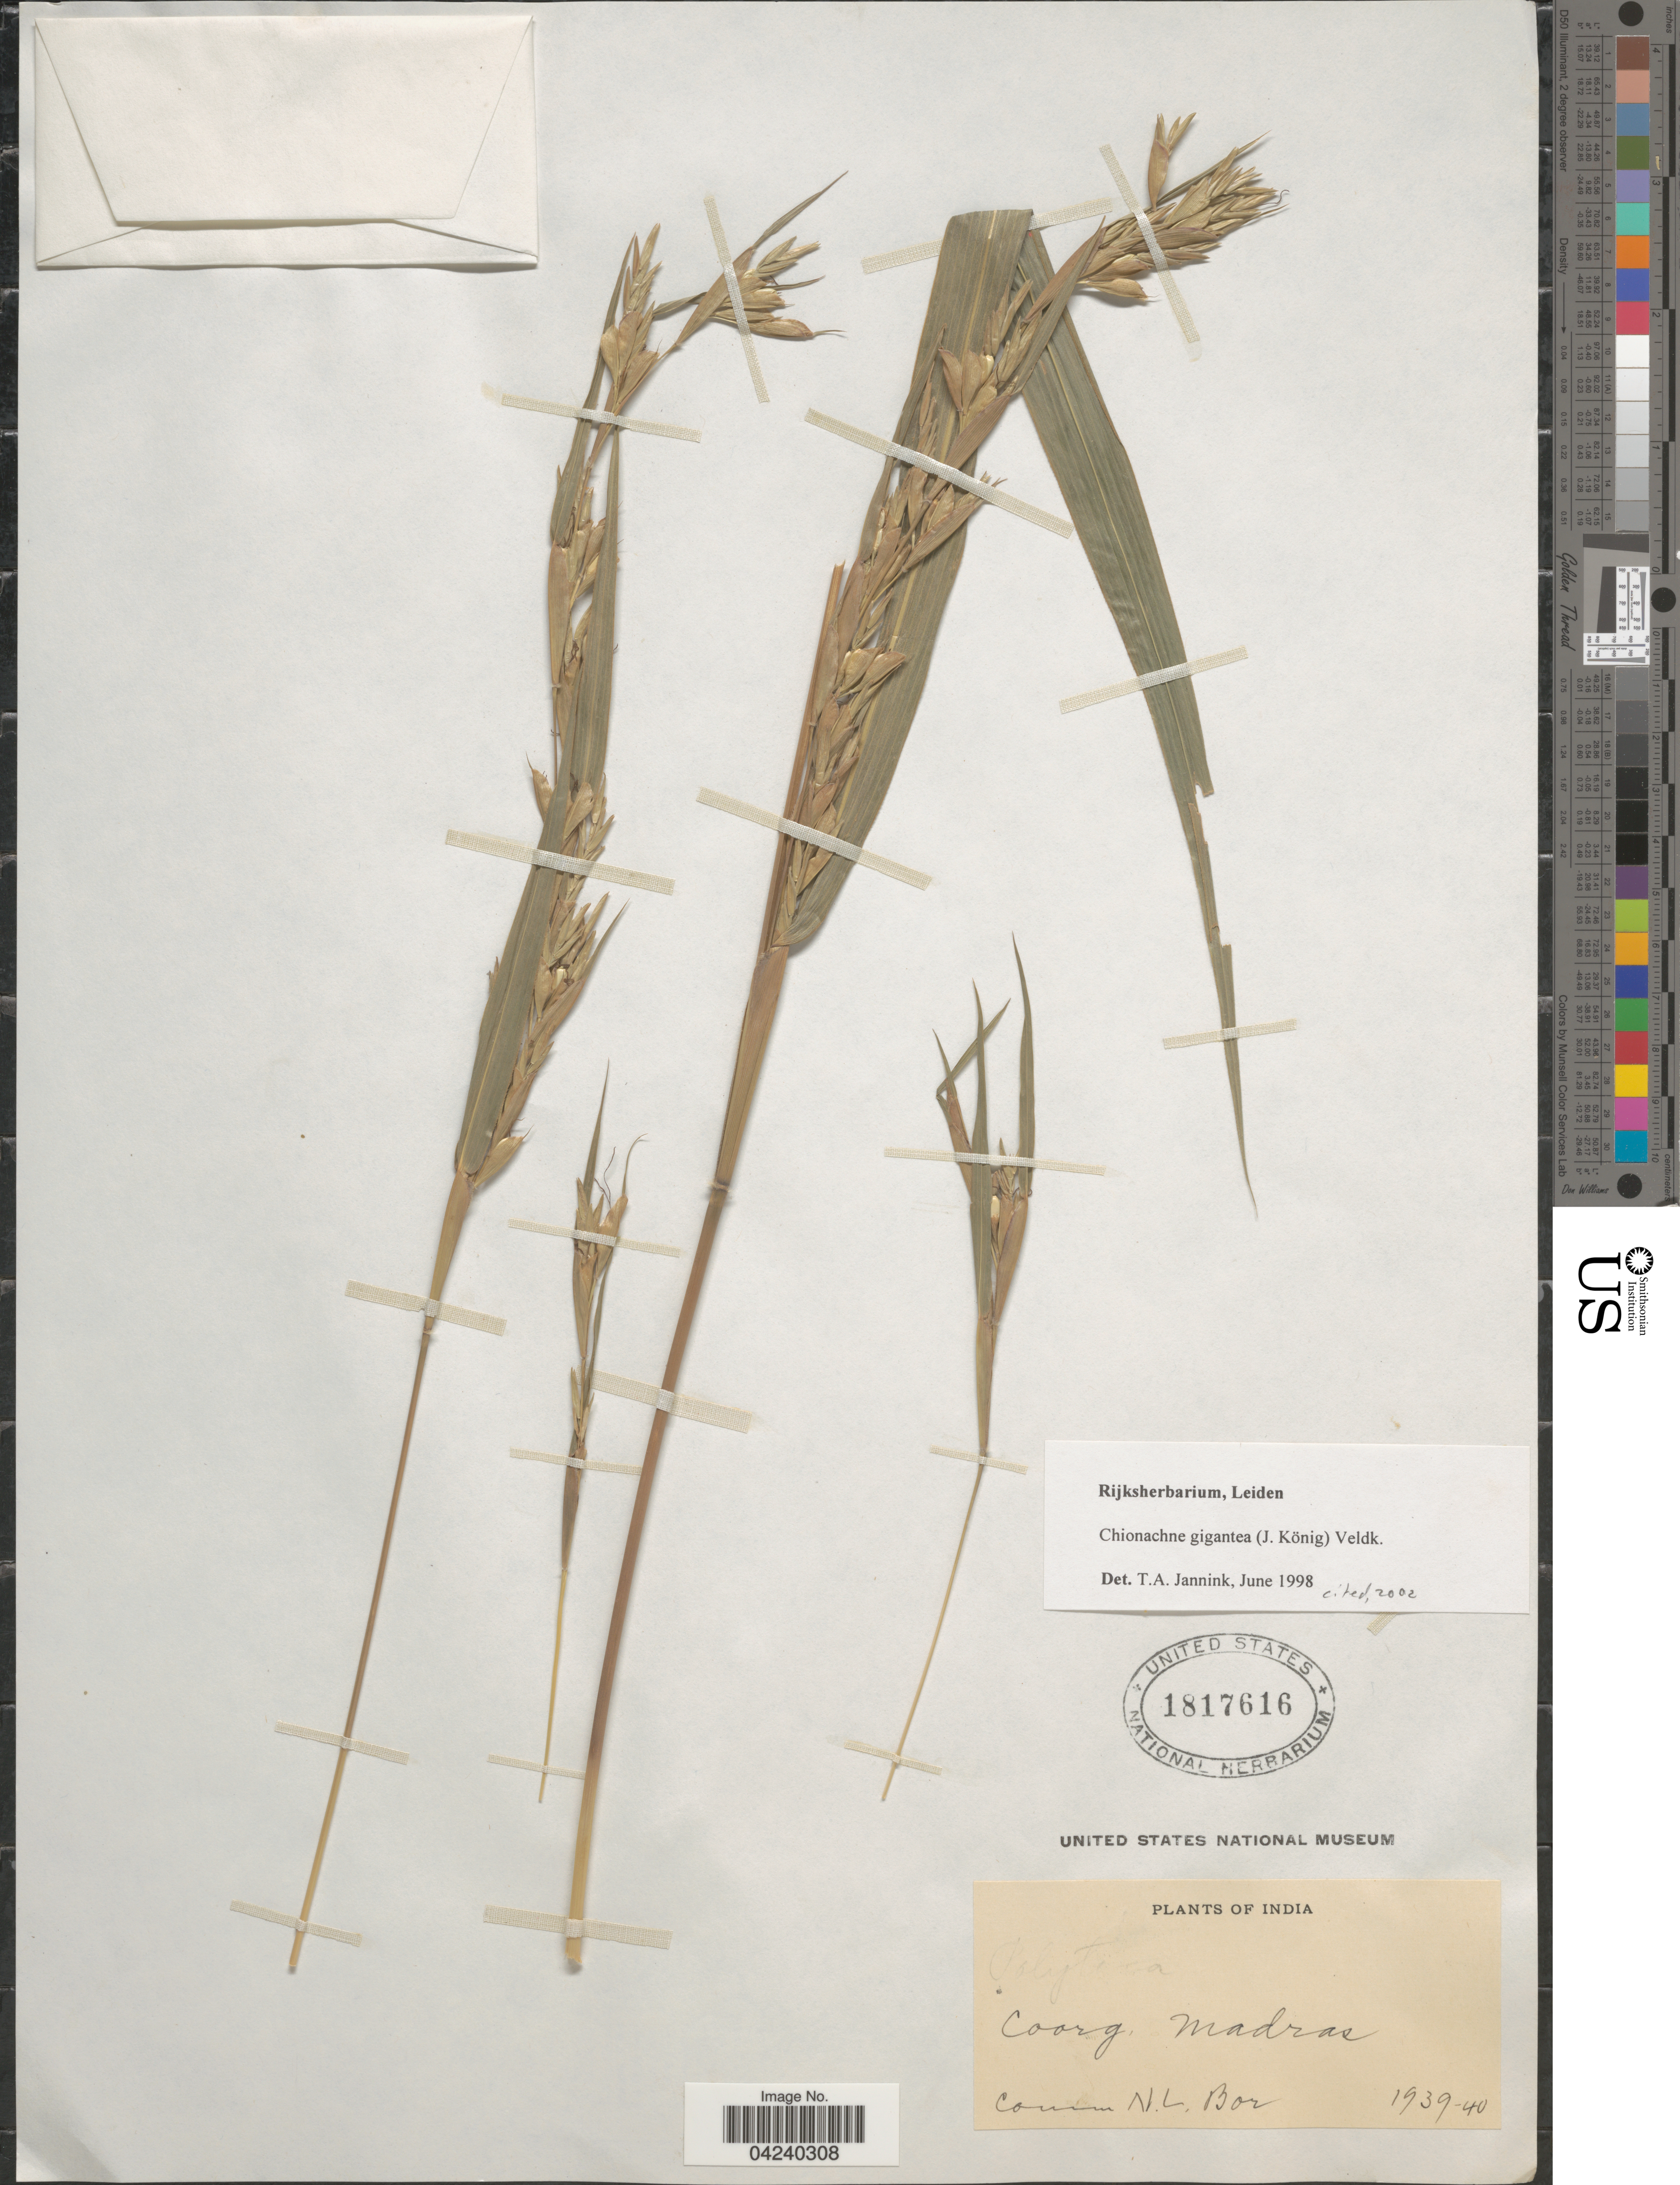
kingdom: Plantae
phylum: Tracheophyta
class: Liliopsida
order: Poales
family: Poaceae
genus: Chionachne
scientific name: Chionachne gigantea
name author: (J. Koenig) Veldkamp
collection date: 1939/1940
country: India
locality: Coorg. Madras.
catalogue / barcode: US 1817616